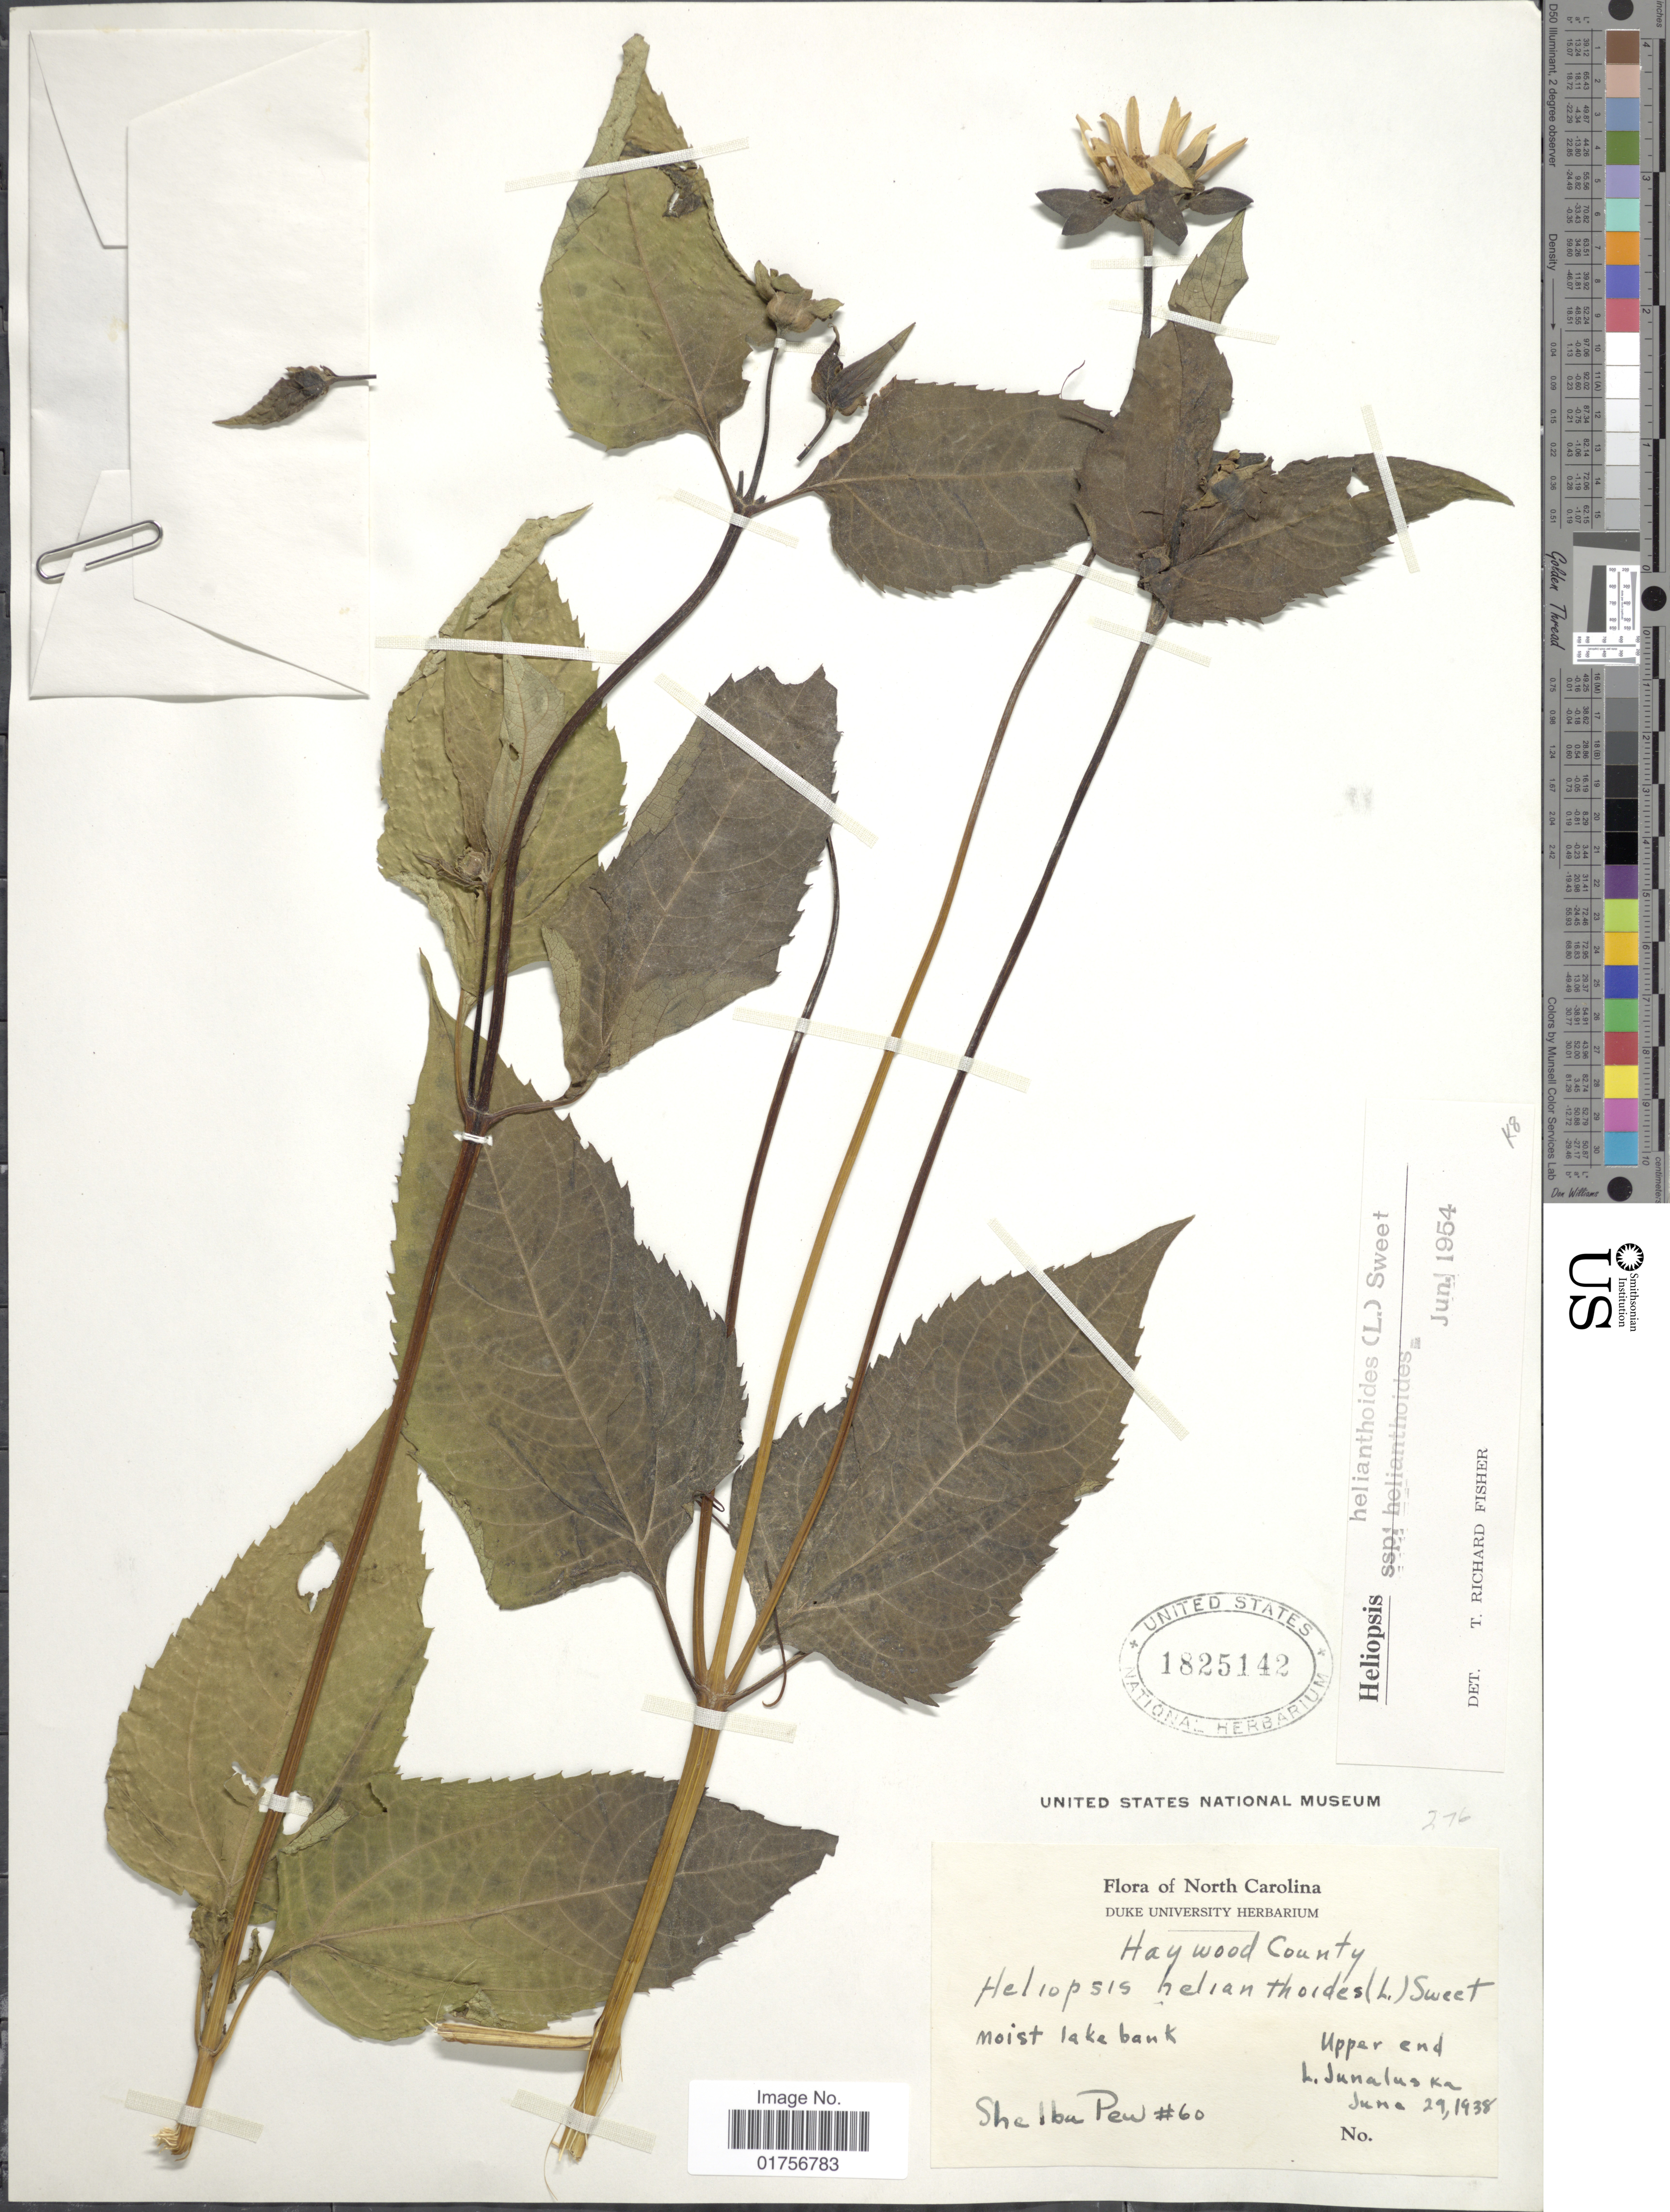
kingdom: Plantae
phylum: Tracheophyta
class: Magnoliopsida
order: Asterales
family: Asteraceae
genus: Heliopsis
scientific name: Heliopsis helianthoides subsp. helianthoides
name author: (L.) Sweet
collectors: S. Pew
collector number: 60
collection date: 1938-06-29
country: United States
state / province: North Carolina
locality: Upper end L. Junaluska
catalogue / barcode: US 1825142